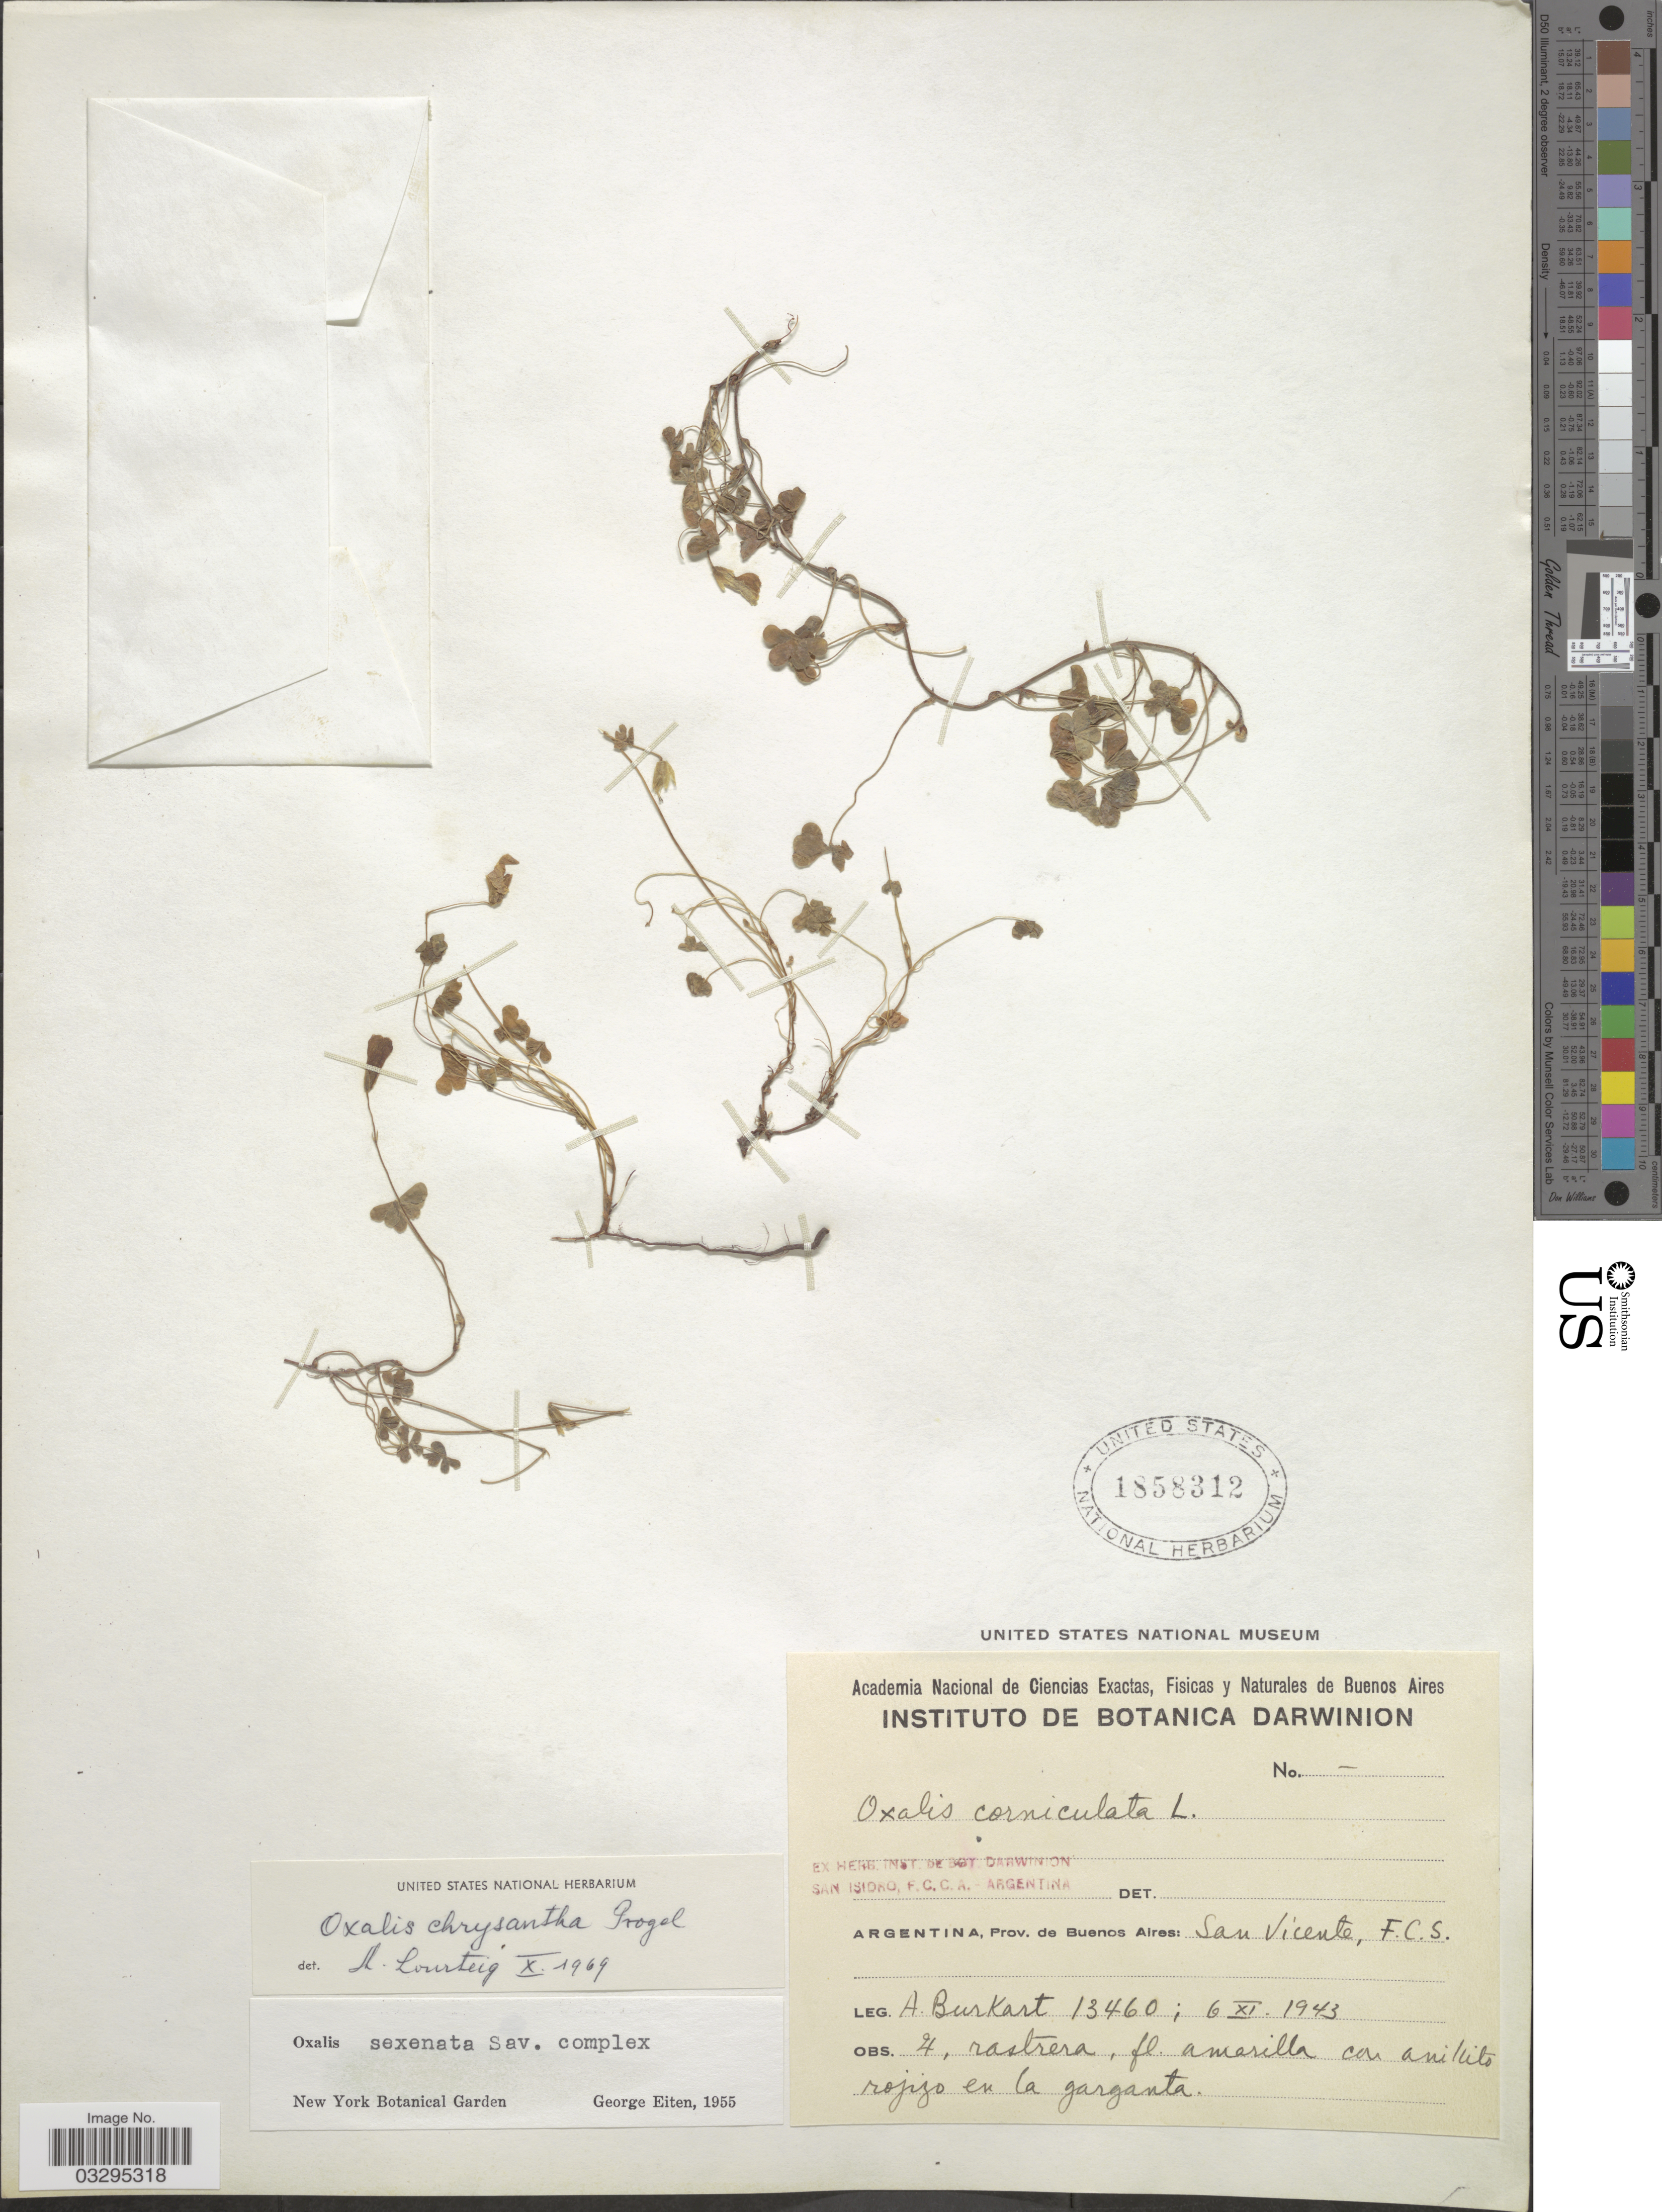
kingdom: Plantae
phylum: Tracheophyta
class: Magnoliopsida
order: Oxalidales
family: Oxalidaceae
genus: Oxalis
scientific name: Oxalis conorrhiza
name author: Jacq.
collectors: A. E. Burkart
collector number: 13460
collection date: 1943-11-06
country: Argentina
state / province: Buenos Aires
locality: San Vicente, F.C.S.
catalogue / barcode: US 1858312